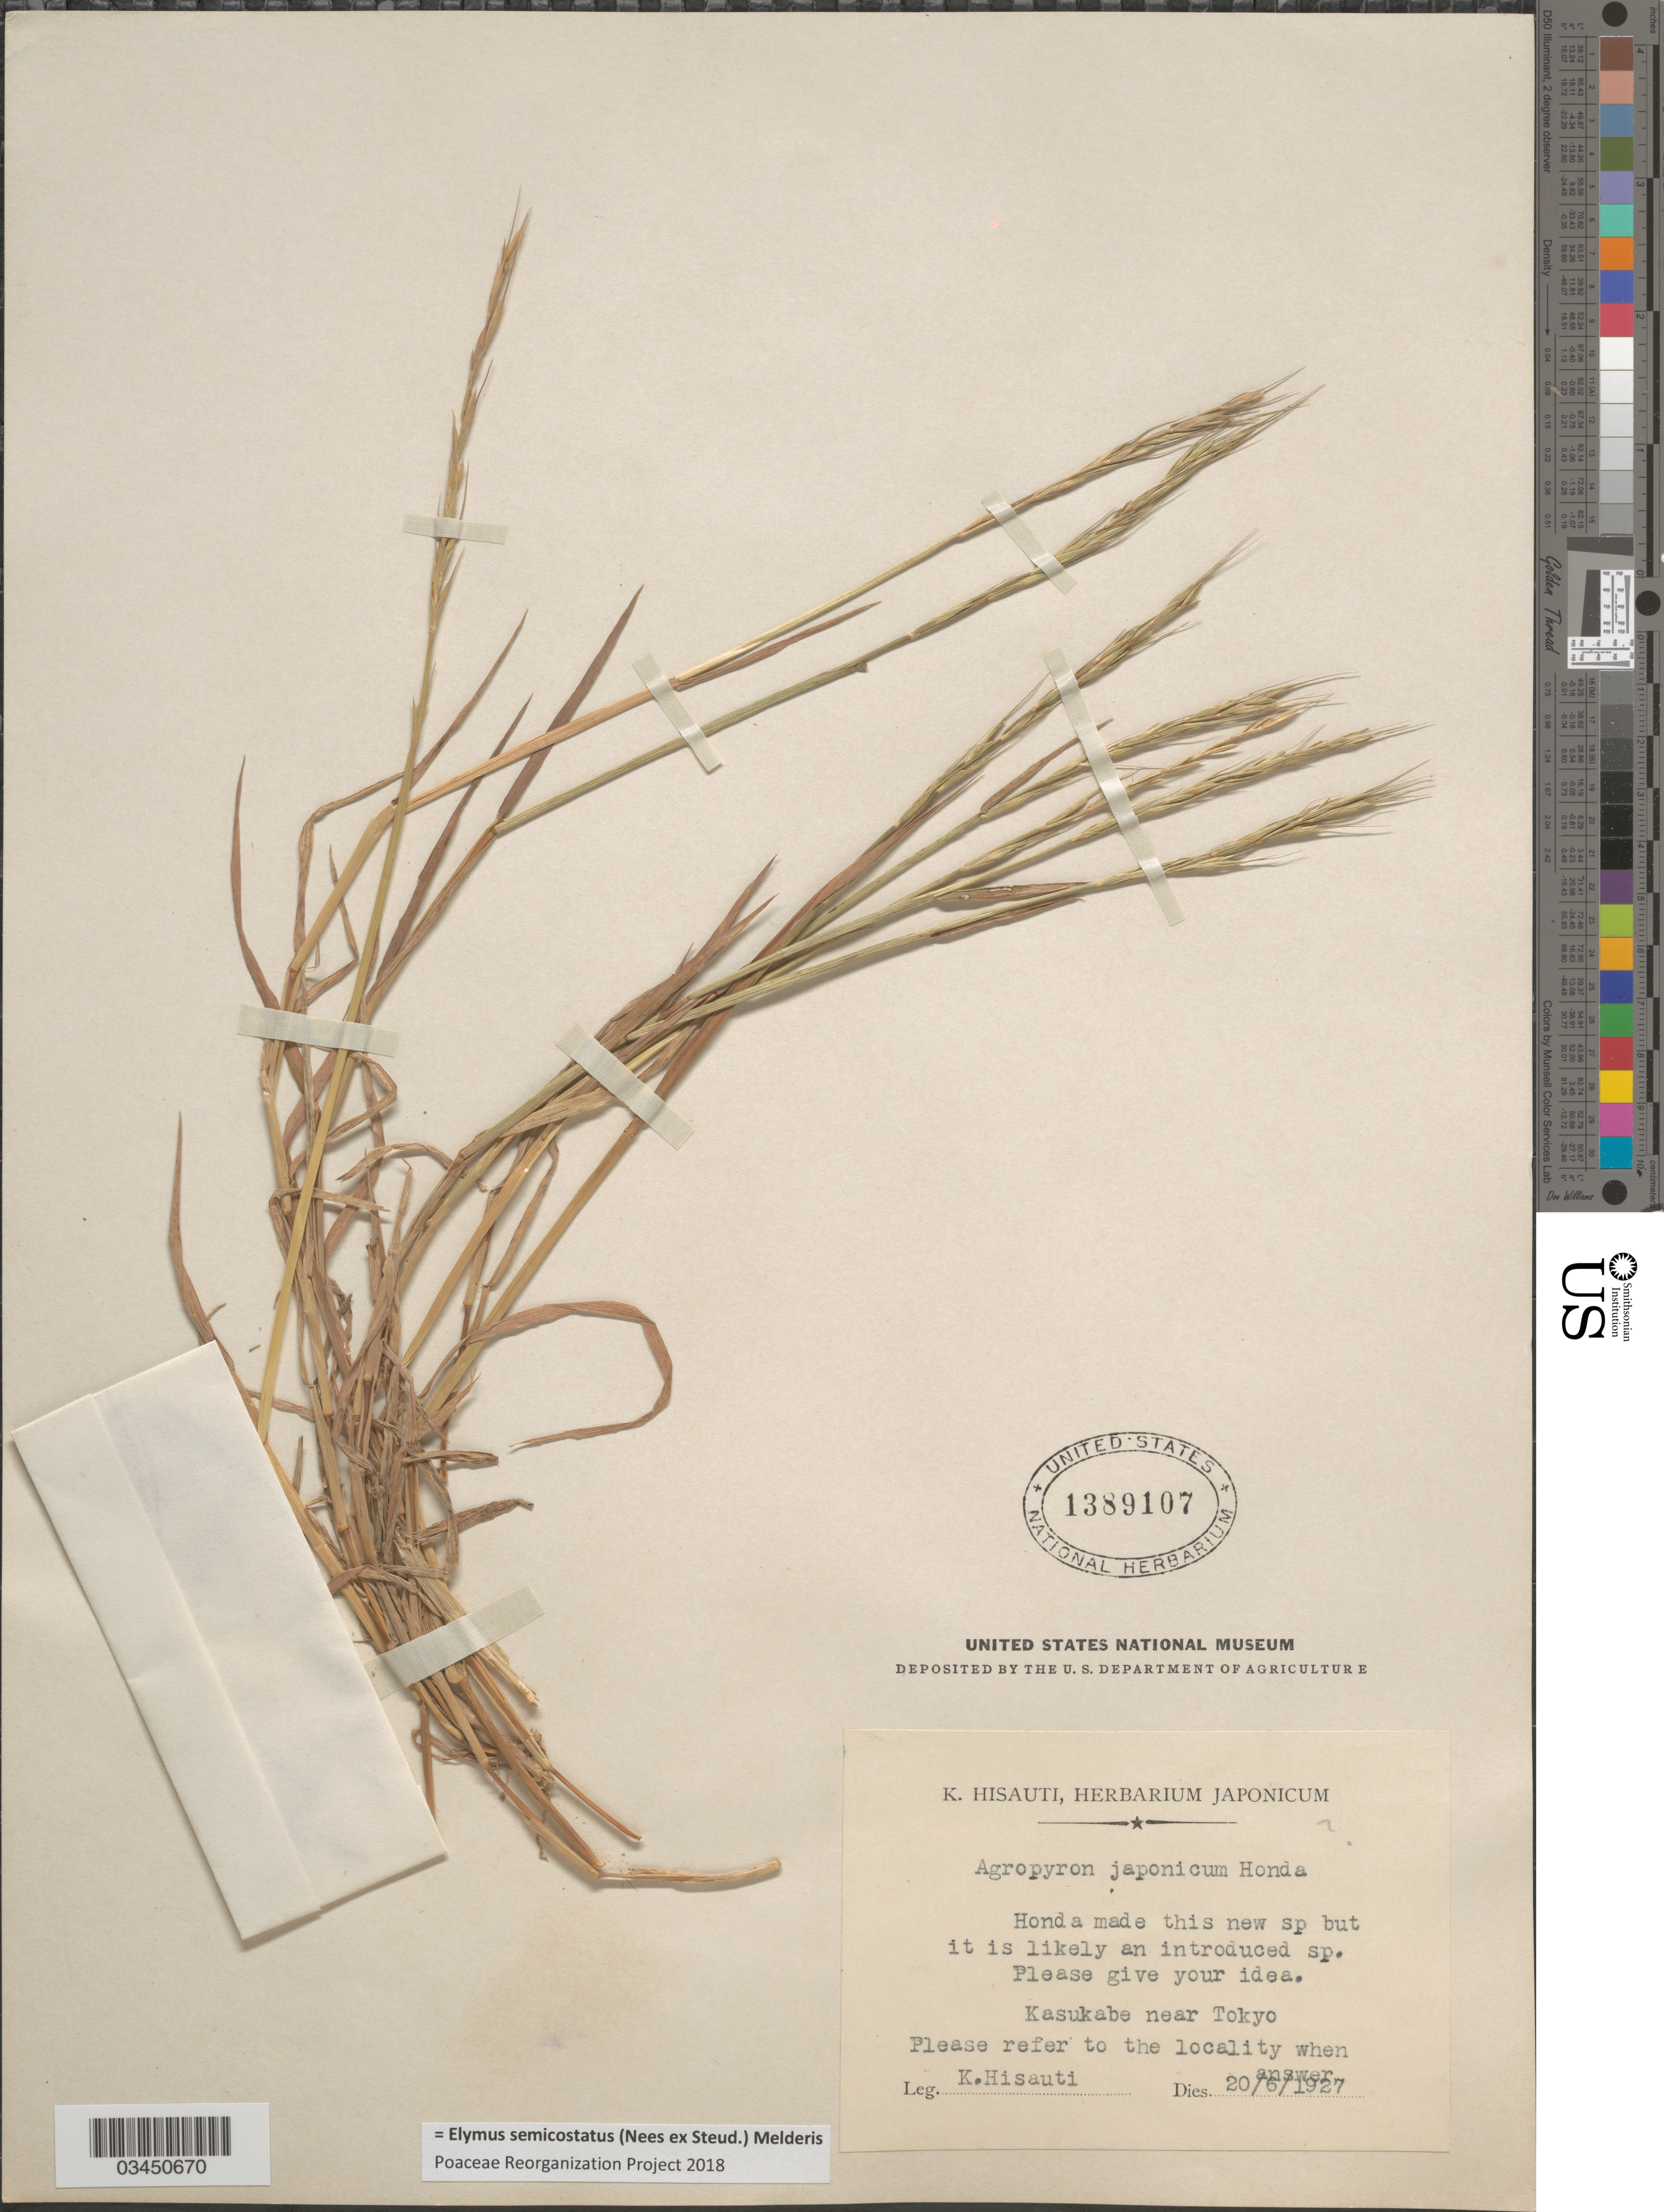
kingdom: Plantae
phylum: Tracheophyta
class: Liliopsida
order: Poales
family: Poaceae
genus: Elymus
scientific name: Elymus semicostatus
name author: (Nees ex Steud.) Melderis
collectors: K. Hisauti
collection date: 1927-06-20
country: Japan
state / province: Tokyo, Federal City of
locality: Kasukabe near Tokyo.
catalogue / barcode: US 1389107